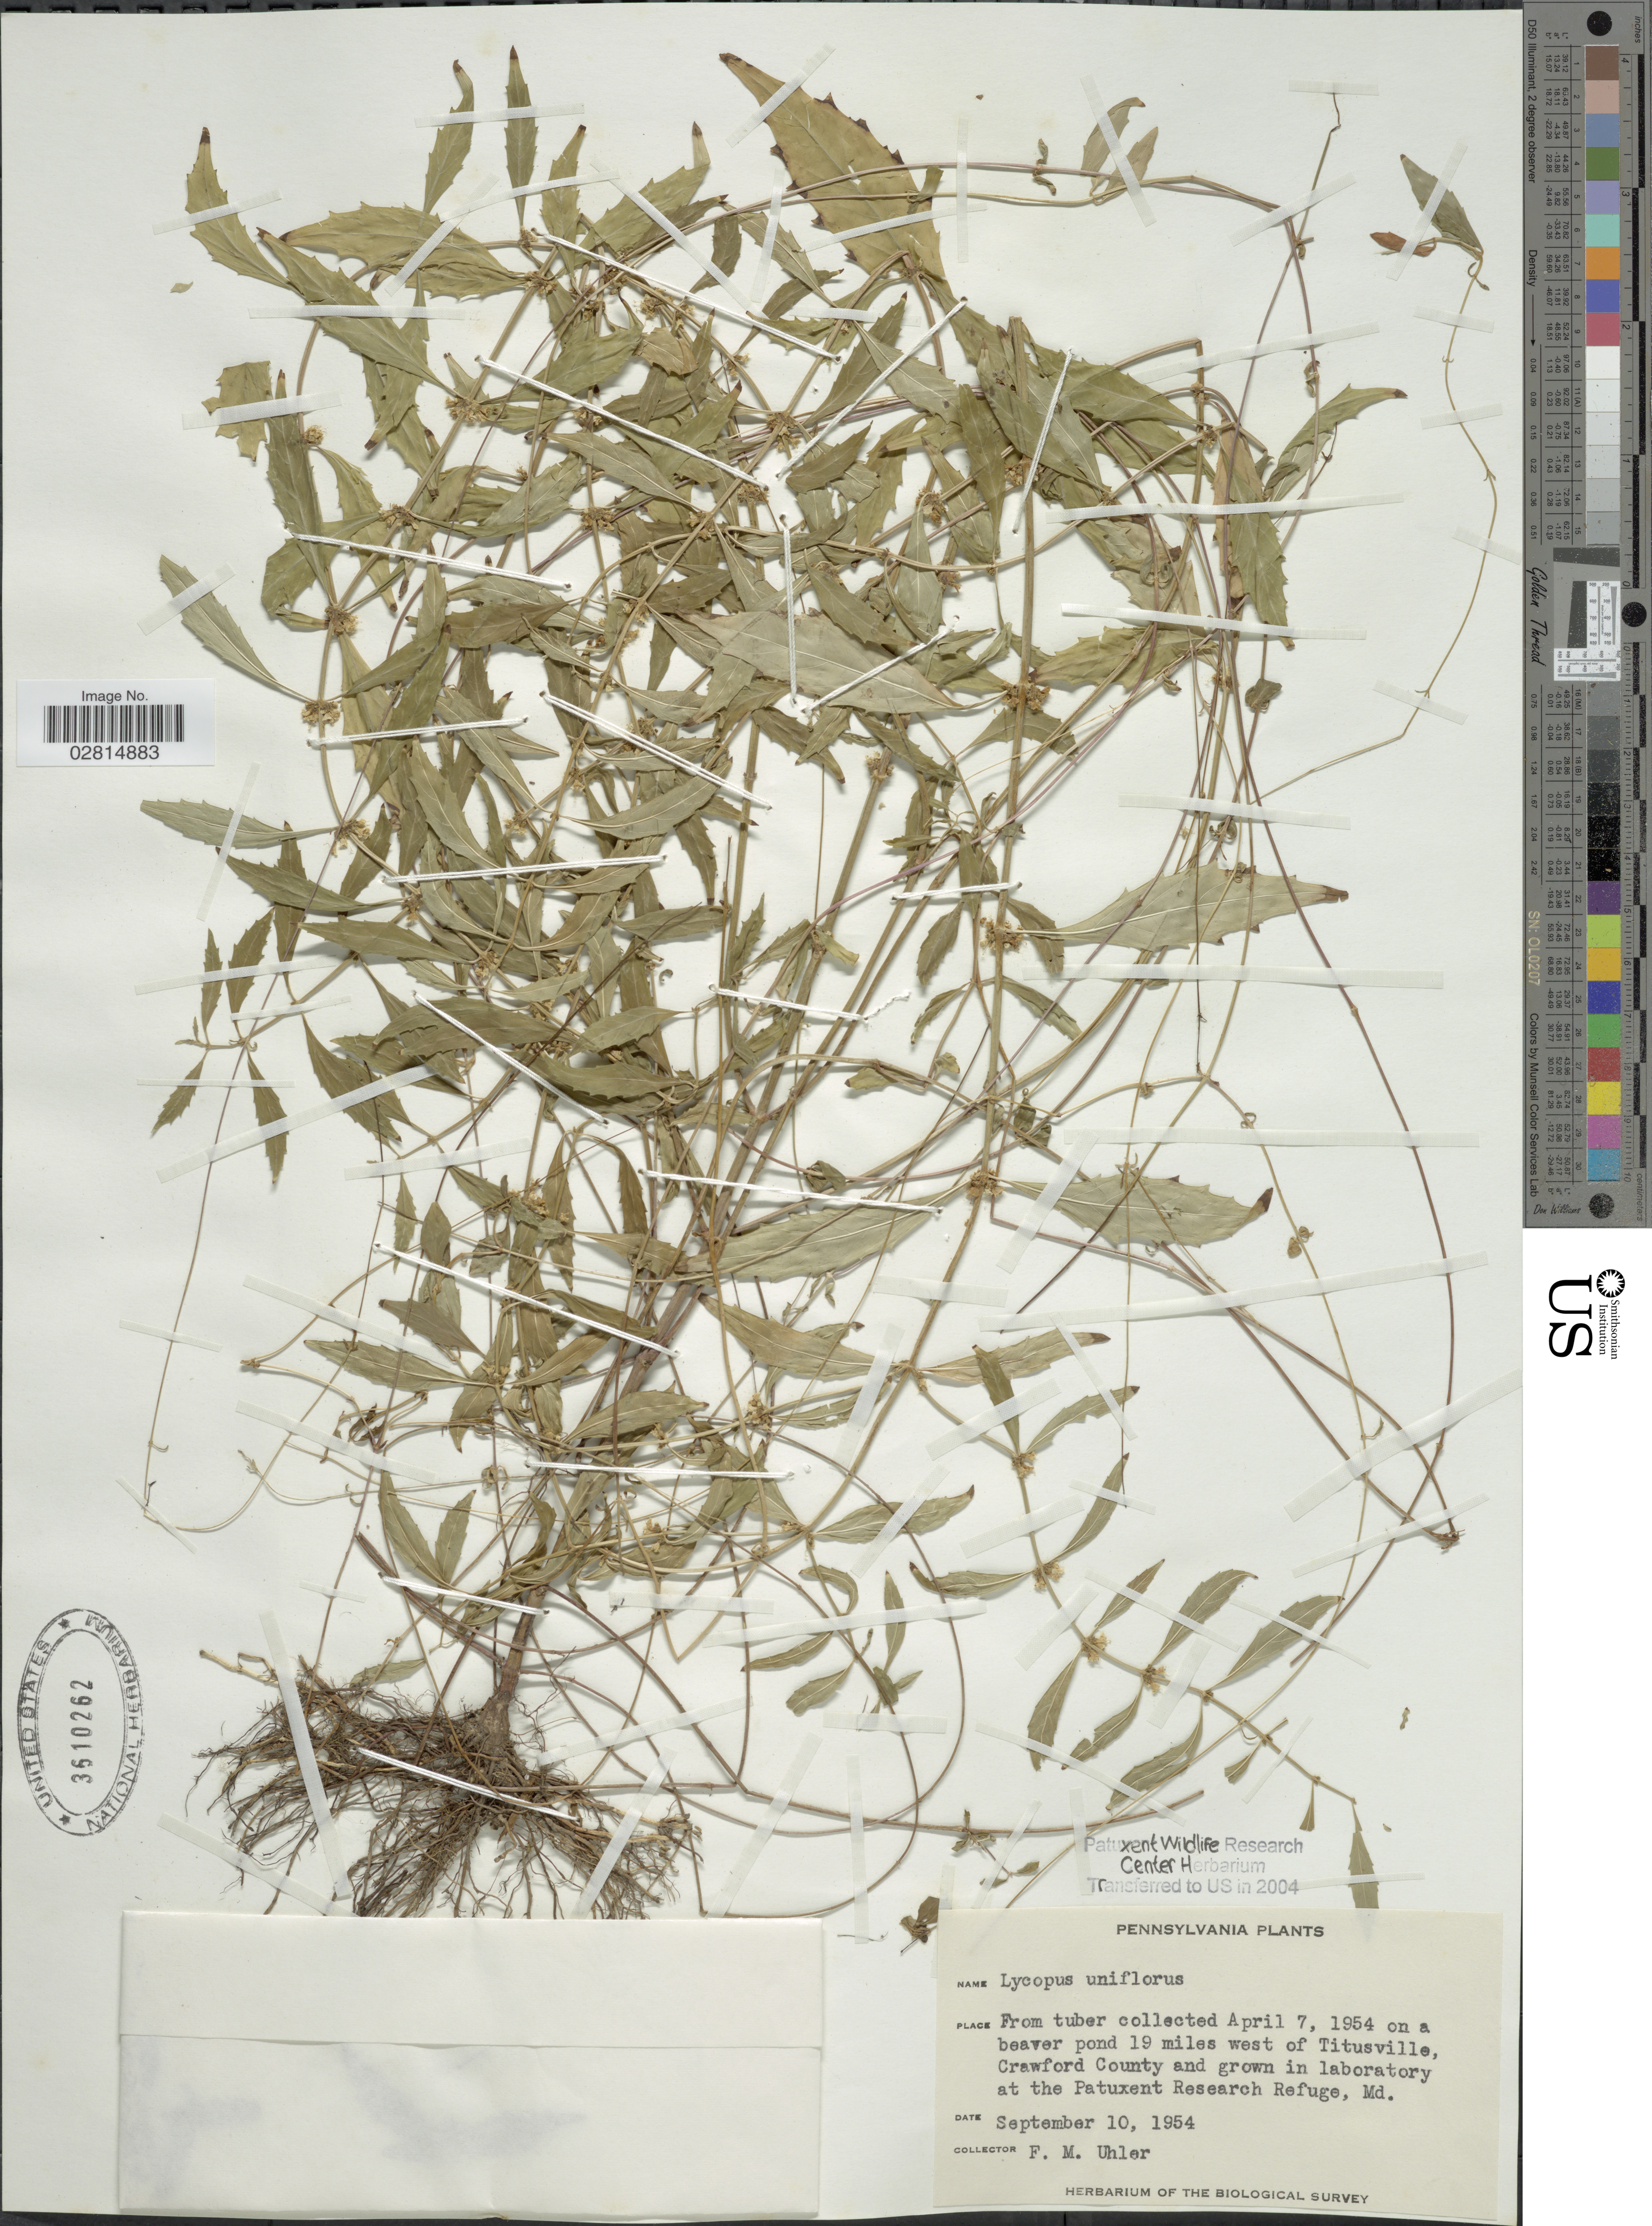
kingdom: Plantae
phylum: Tracheophyta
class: Magnoliopsida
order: Lamiales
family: Lamiaceae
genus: Lycopus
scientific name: Lycopus uniflorus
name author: Michx.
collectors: F. M. Uhler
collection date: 1954-09-10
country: United States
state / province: Maryland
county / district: Prince George's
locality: Laboratory at the Patuxent Research Refuge, Md.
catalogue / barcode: US 3610262